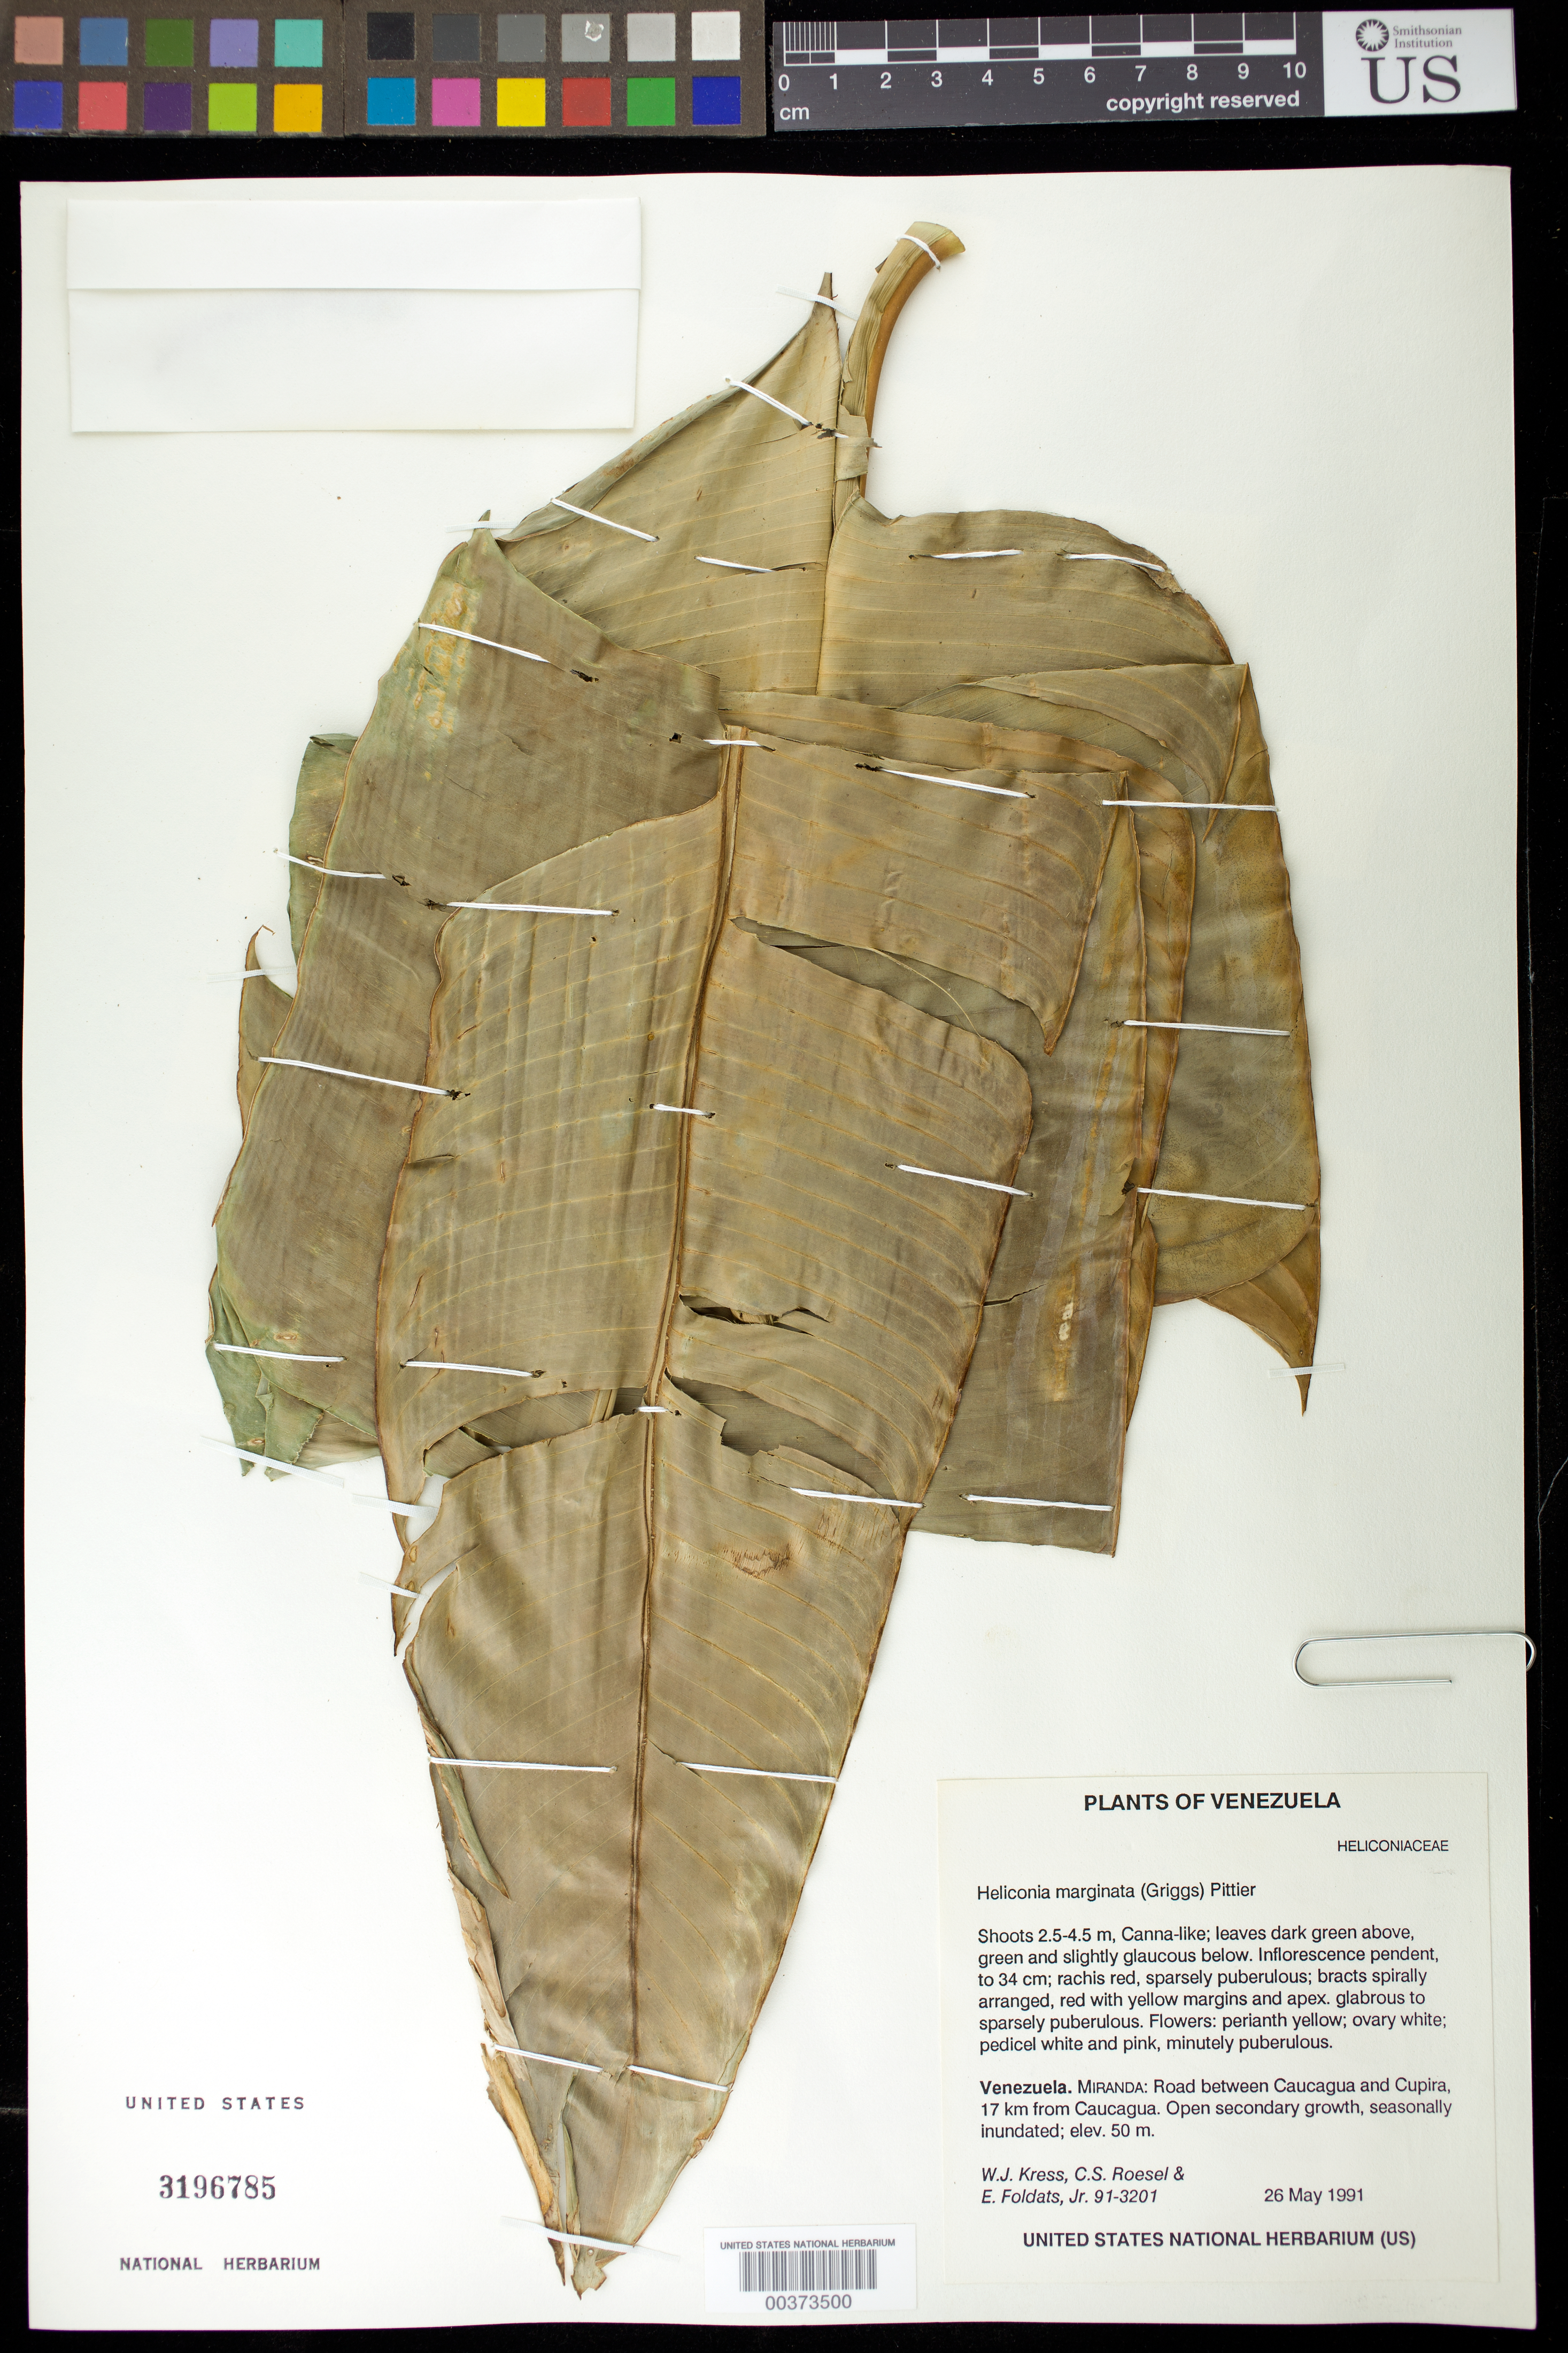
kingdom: Plantae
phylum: Tracheophyta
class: Liliopsida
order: Zingiberales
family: Heliconiaceae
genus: Heliconia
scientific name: Heliconia marginata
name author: (R.F. Griggs) Pittier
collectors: W. J. Kress, C. S. Roesel & E. Foldats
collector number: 91-3201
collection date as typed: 26 May 1991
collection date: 1991-05-26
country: Venezuela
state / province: Miranda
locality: Road between caucagua and cupira, 17 km from caucagua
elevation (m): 50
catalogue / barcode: US 3196785